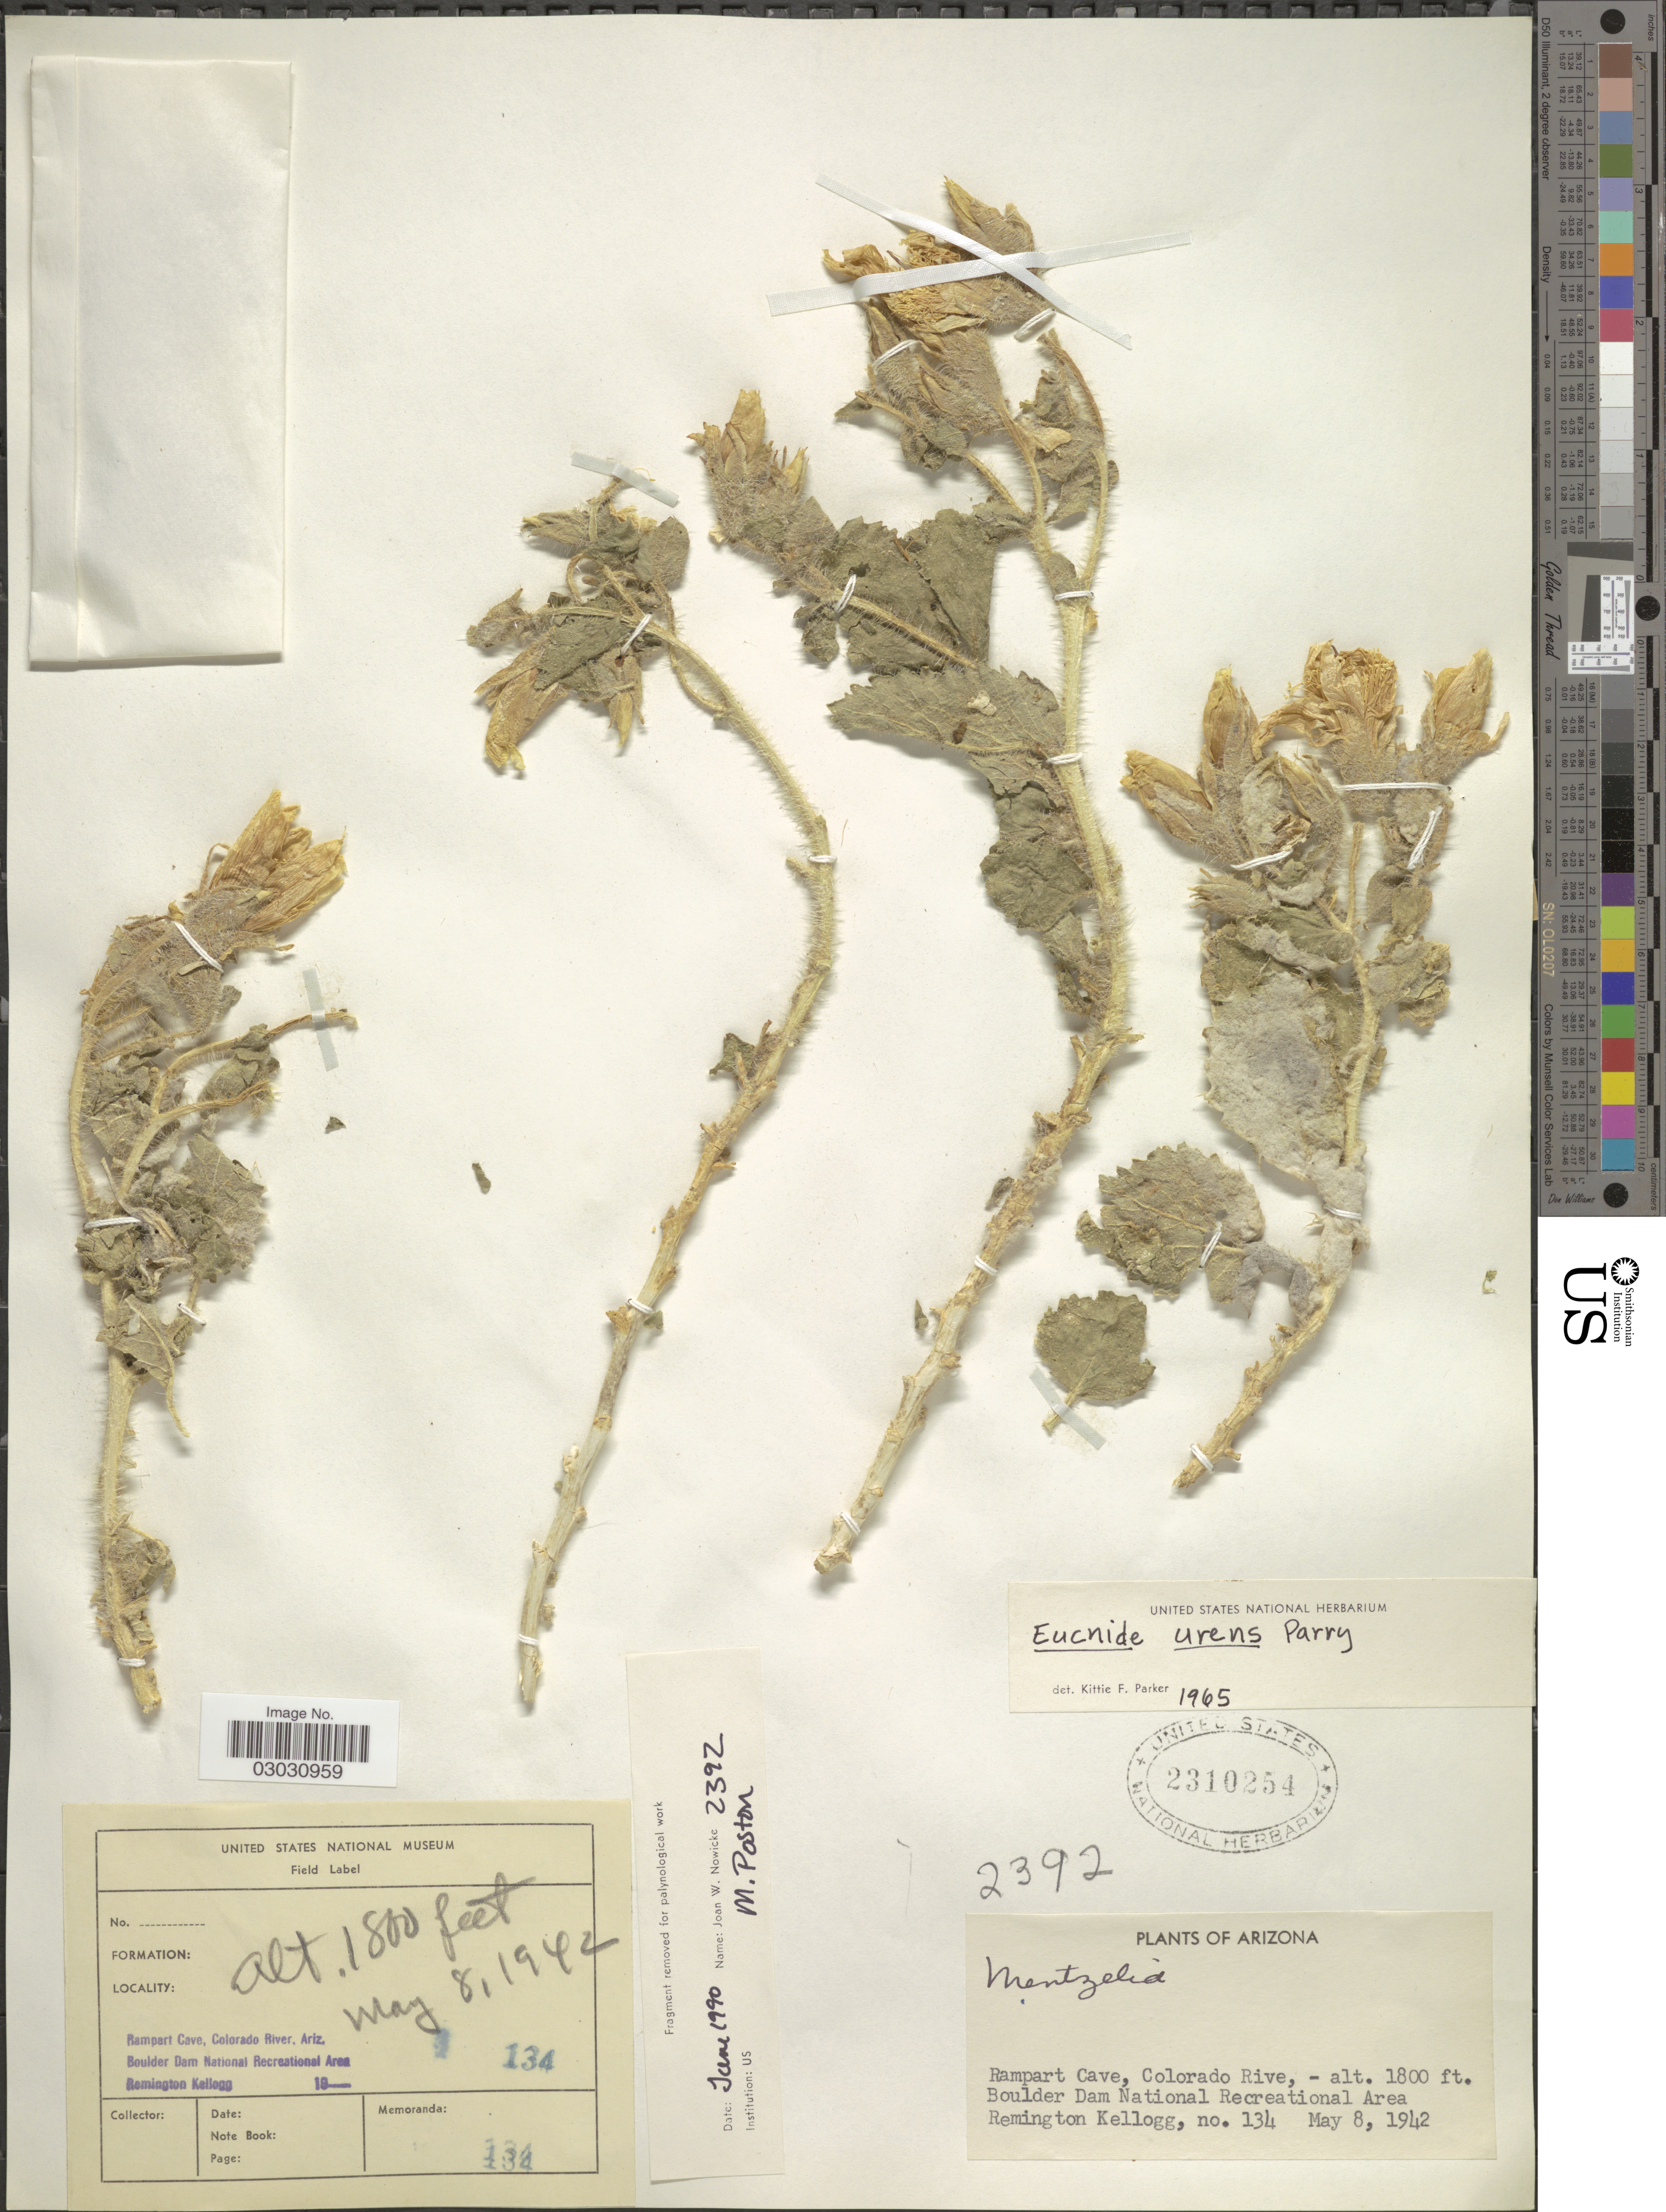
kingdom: Plantae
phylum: Tracheophyta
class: Magnoliopsida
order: Cornales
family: Loasaceae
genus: Eucnide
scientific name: Eucnide urens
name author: Parry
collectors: R. Kellogg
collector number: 134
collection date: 1942-05-08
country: United States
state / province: Arizona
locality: Rampart Cave, Colorado Rive, Boulder Dam National Recreational Area.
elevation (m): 549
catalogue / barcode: US 2310254